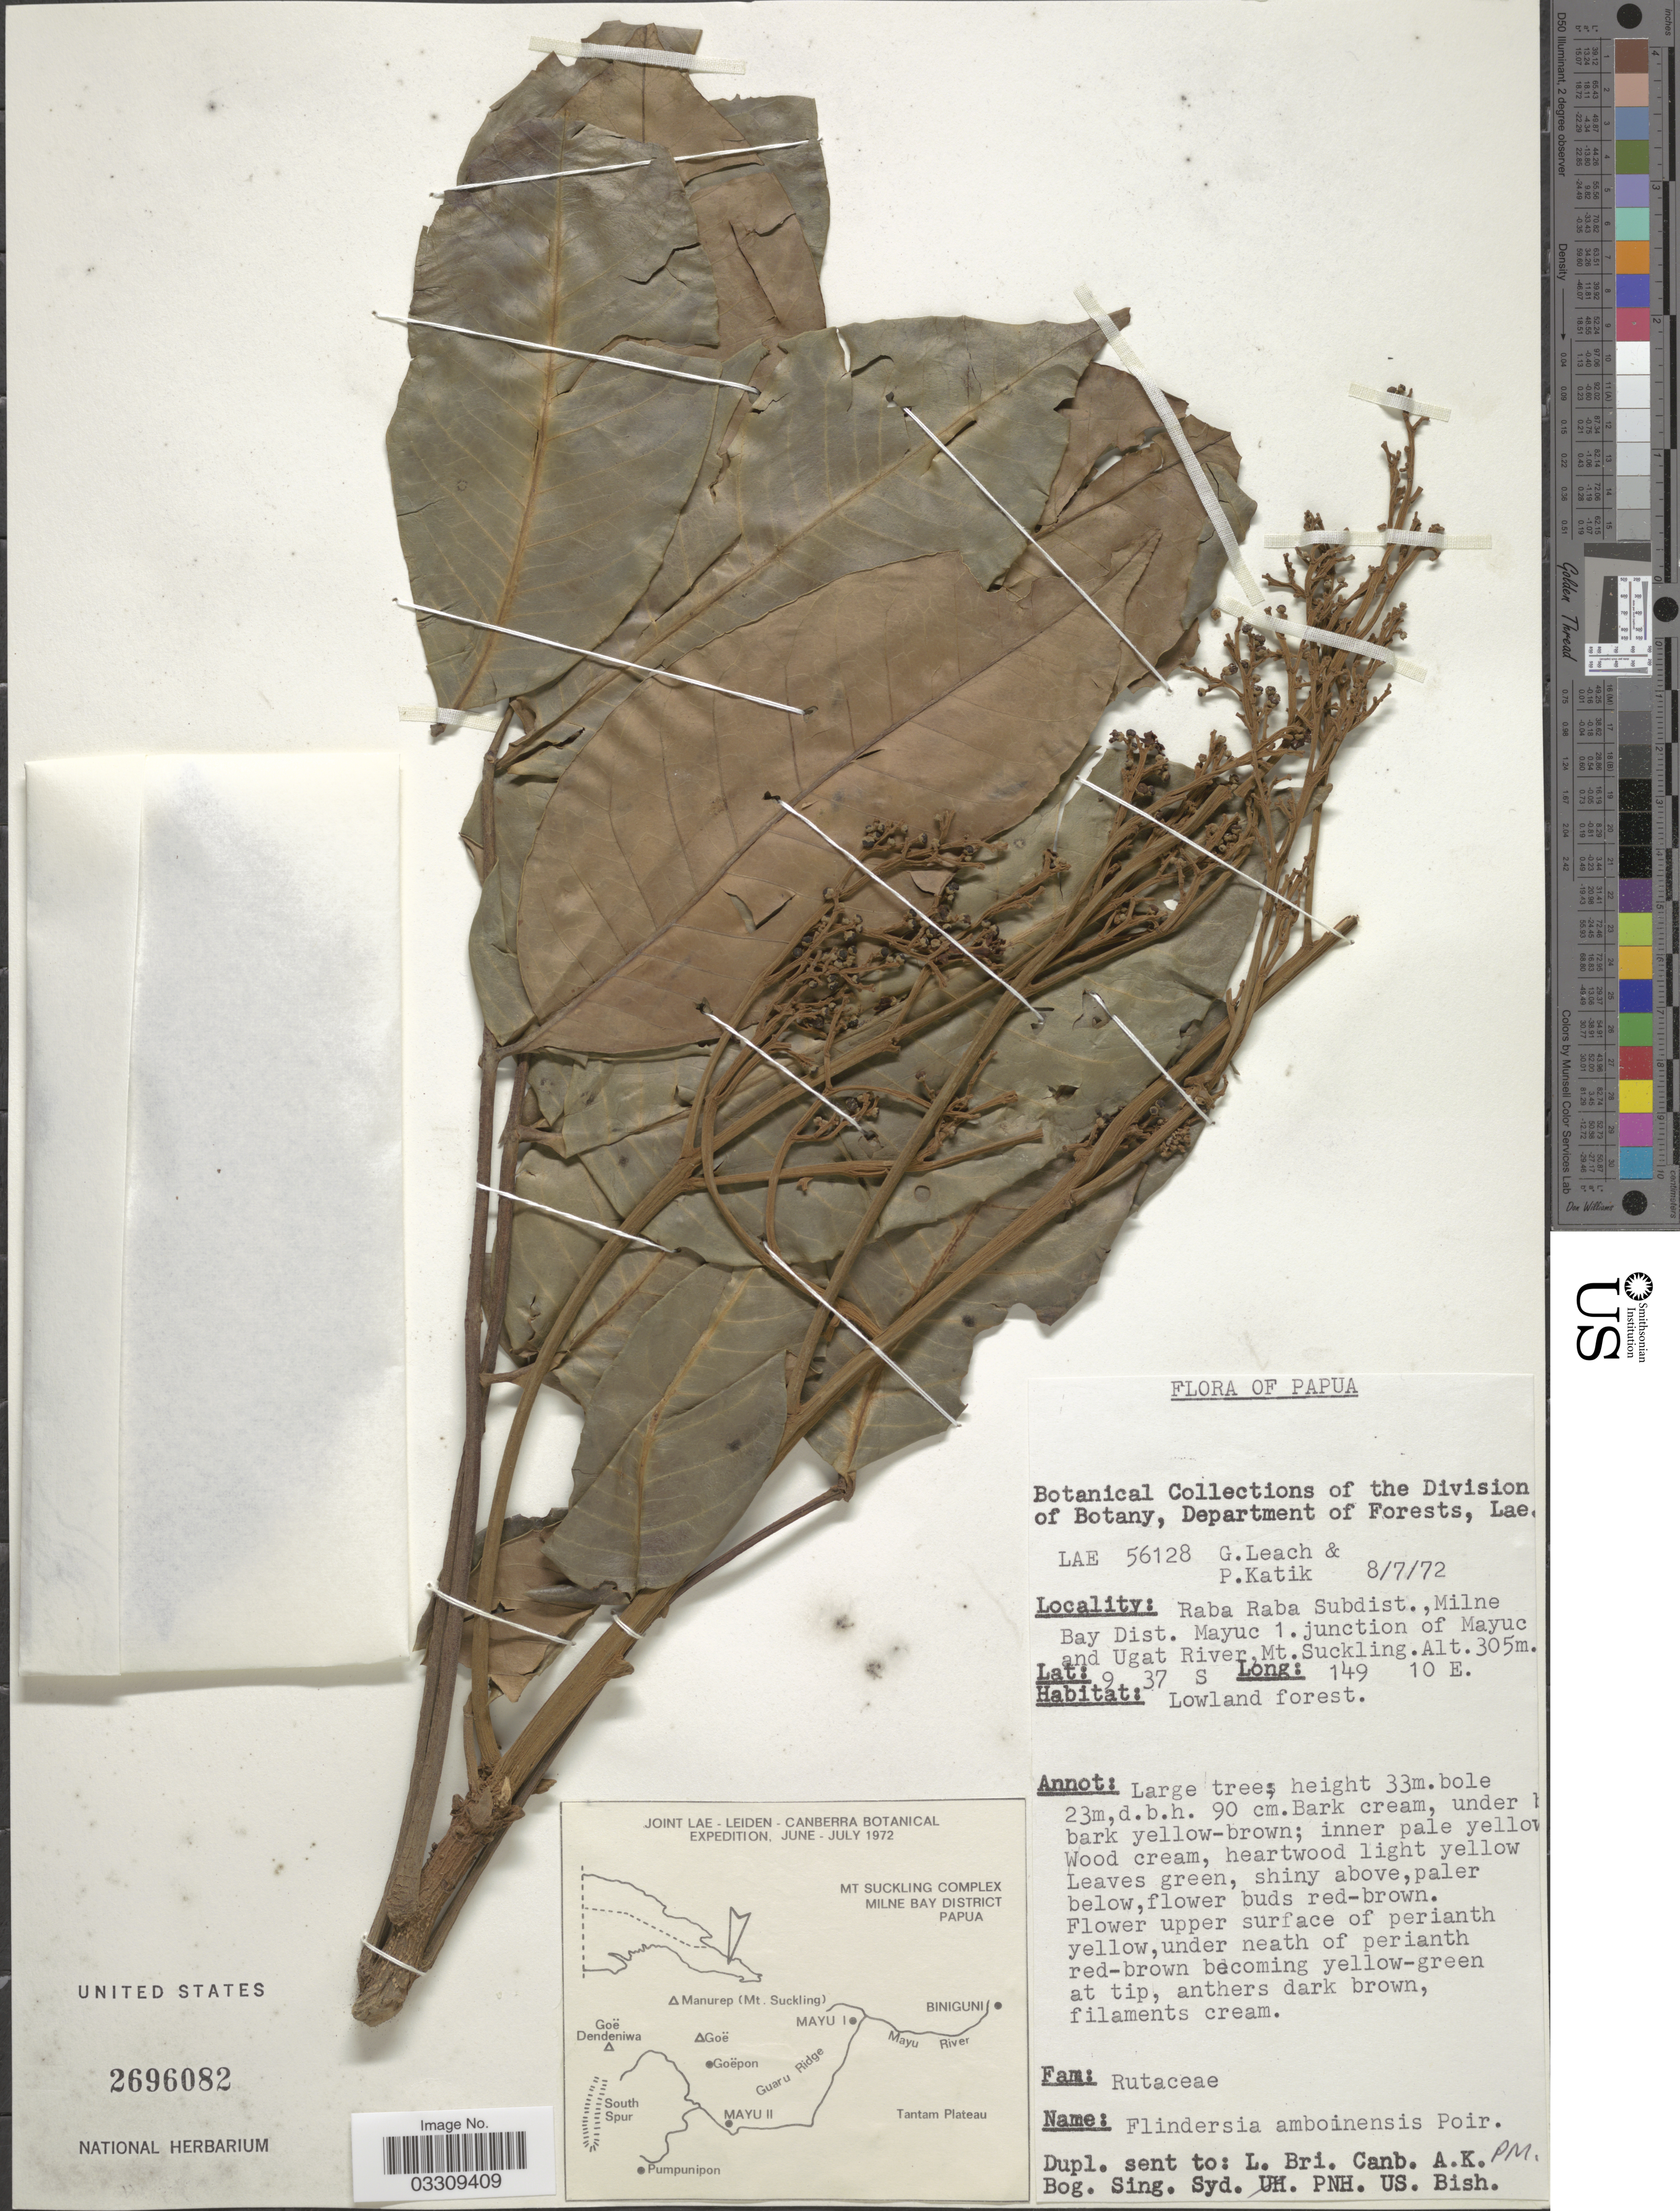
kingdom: Plantae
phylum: Tracheophyta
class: Magnoliopsida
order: Sapindales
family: Rutaceae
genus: Flindersia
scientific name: Flindersia amboinensis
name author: Poir.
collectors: G. Leach & P. Katik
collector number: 56128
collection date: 1972-07-08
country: Papua New Guinea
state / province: Milne Bay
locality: Papua. Raba Raba Subdist., Milne Bay Dist. Mayuc 1. junction of Mayuc and Ugat River, Mt. Suckling.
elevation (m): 305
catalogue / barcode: US 2696082